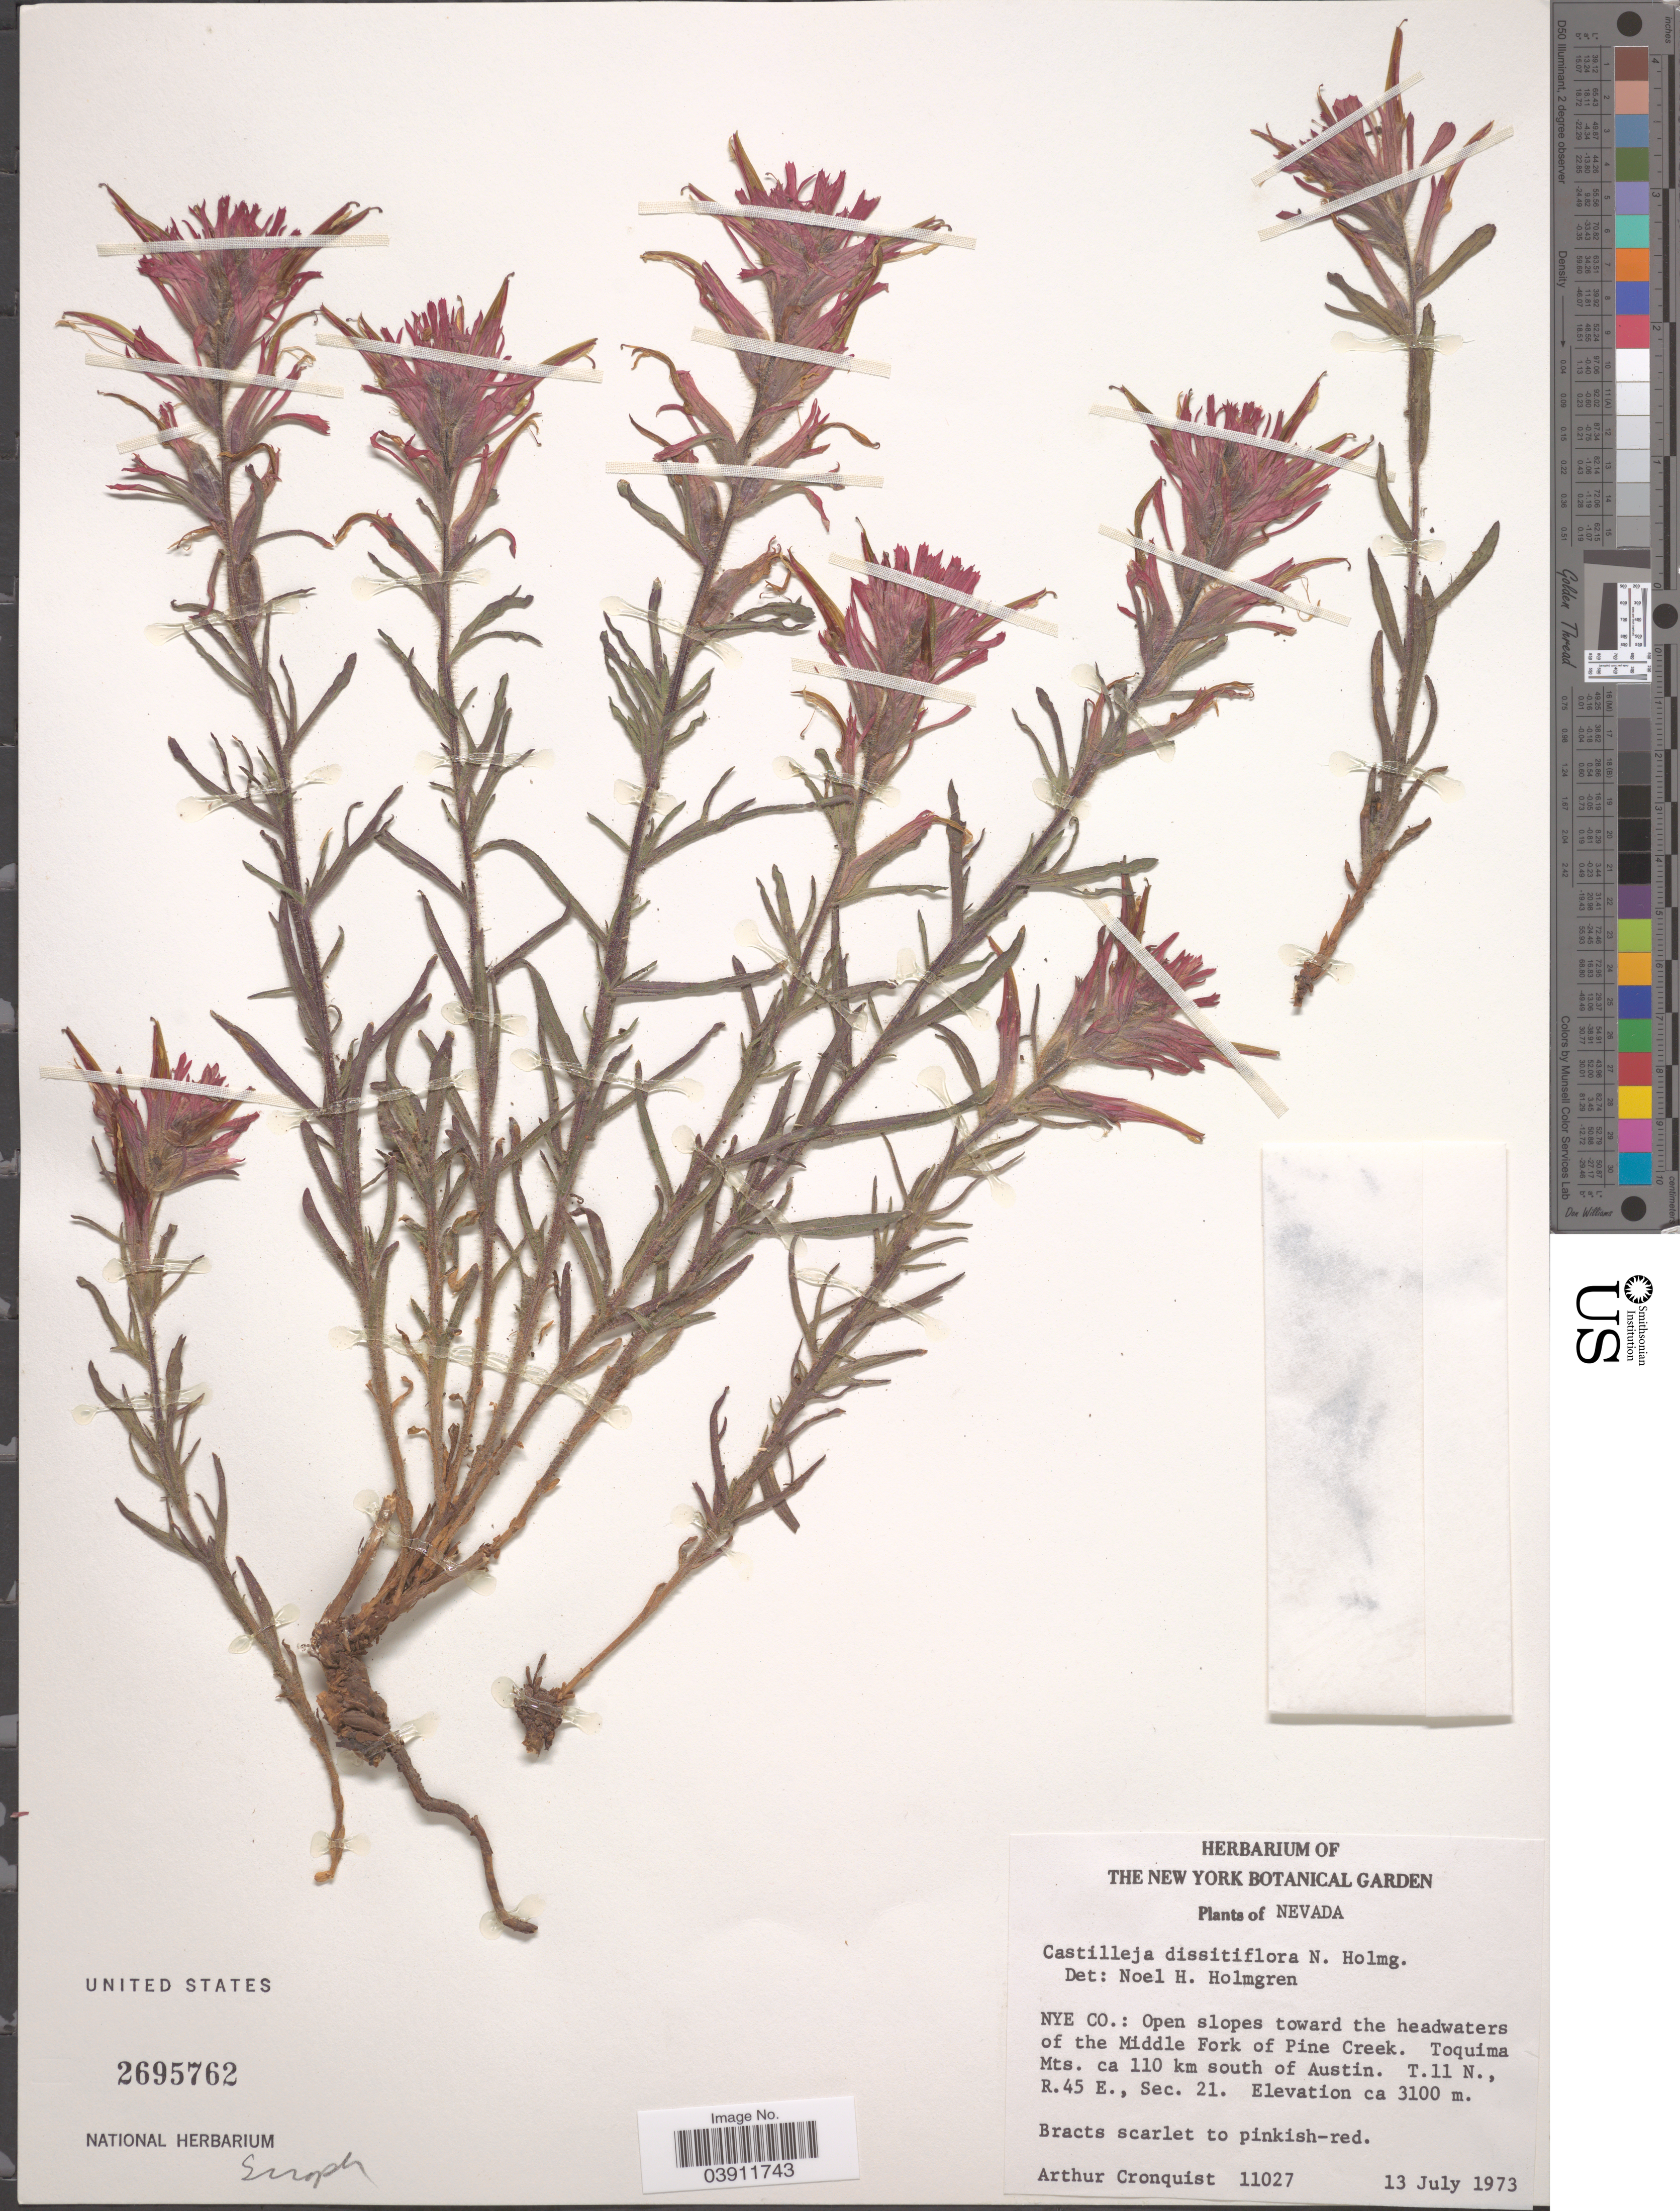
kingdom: Plantae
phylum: Tracheophyta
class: Magnoliopsida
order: Lamiales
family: Orobanchaceae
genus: Castilleja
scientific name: Castilleja disticha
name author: Eastw.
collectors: A. J. Cronquist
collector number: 11027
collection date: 1973-07-13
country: United States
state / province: Nevada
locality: Nye Co.: Open slopes toward the headwaters of the Middle Fork of Pine Creek. Toquima Mts. ca 110 km south of Austin. T.11 N., R.45 E., Sec. 21.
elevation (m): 3100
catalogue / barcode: US 2695762